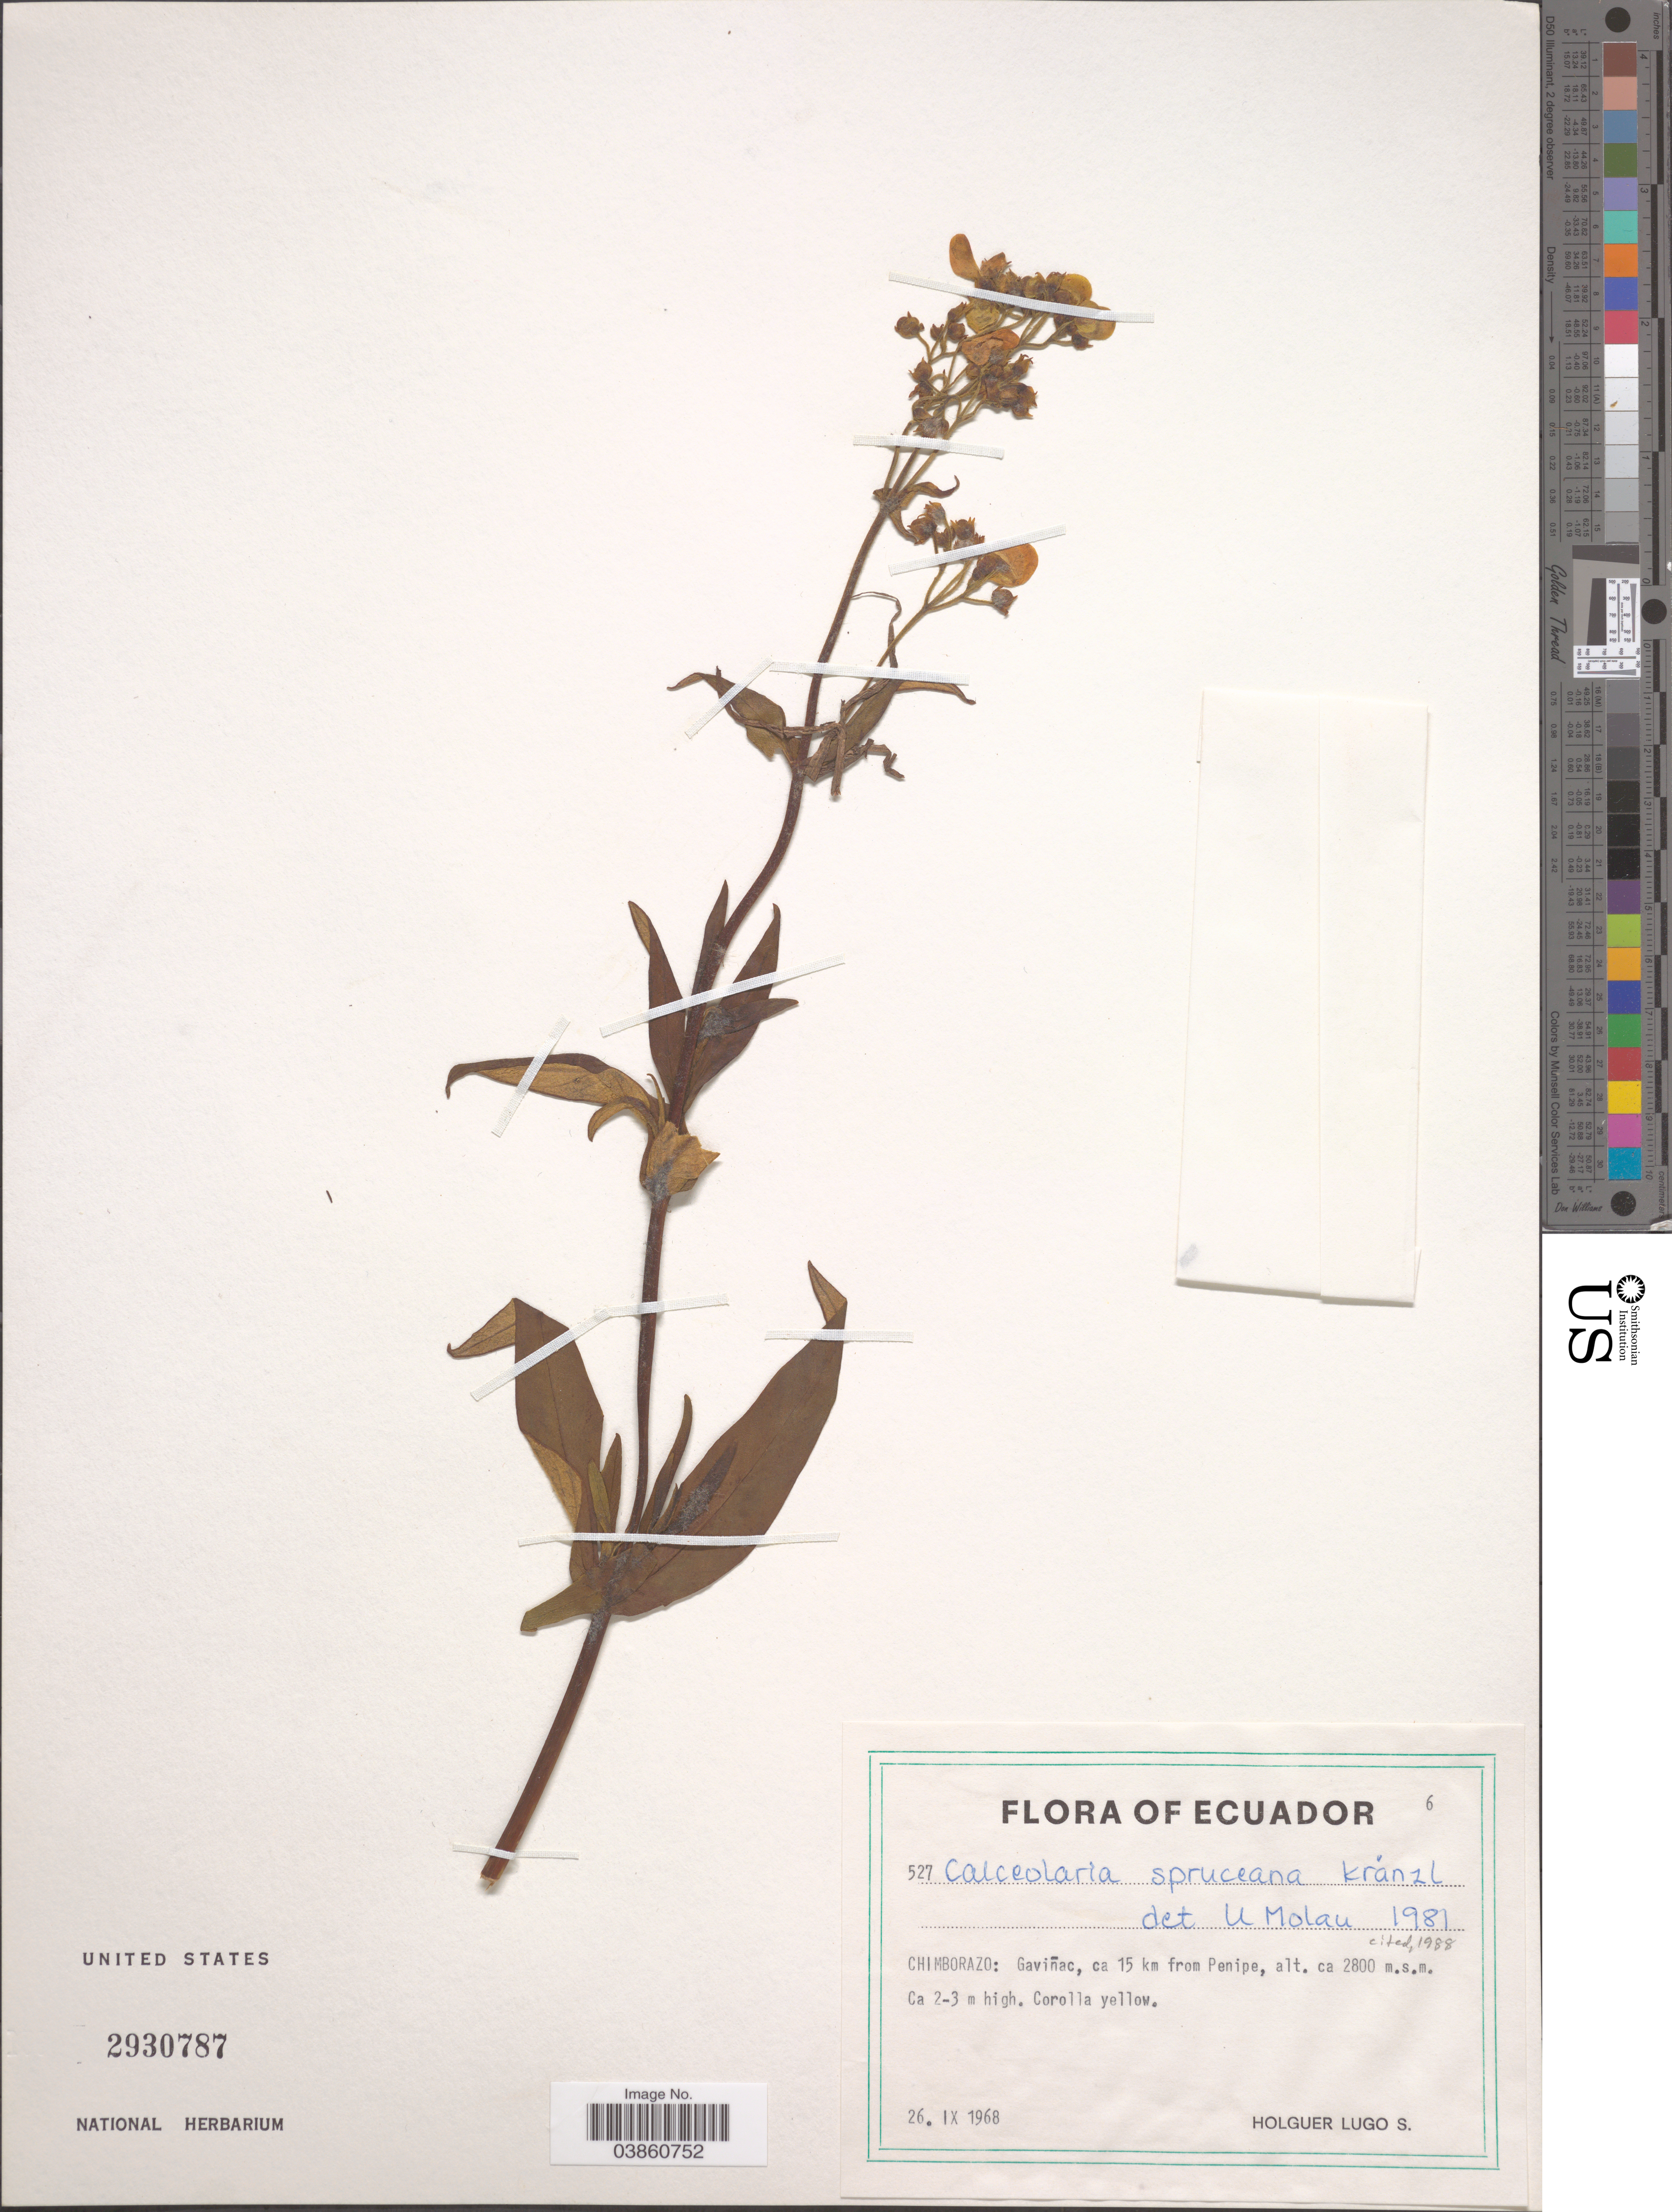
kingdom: Plantae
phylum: Tracheophyta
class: Magnoliopsida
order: Lamiales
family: Calceolariaceae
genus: Calceolaria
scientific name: Calceolaria spruceana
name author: Kraenzl.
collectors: H. Lugo S.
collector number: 527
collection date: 1968-09-26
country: Ecuador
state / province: Chimborazo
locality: Gaviñac, ca 15 km from Penipe.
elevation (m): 2800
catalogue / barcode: US 2930787